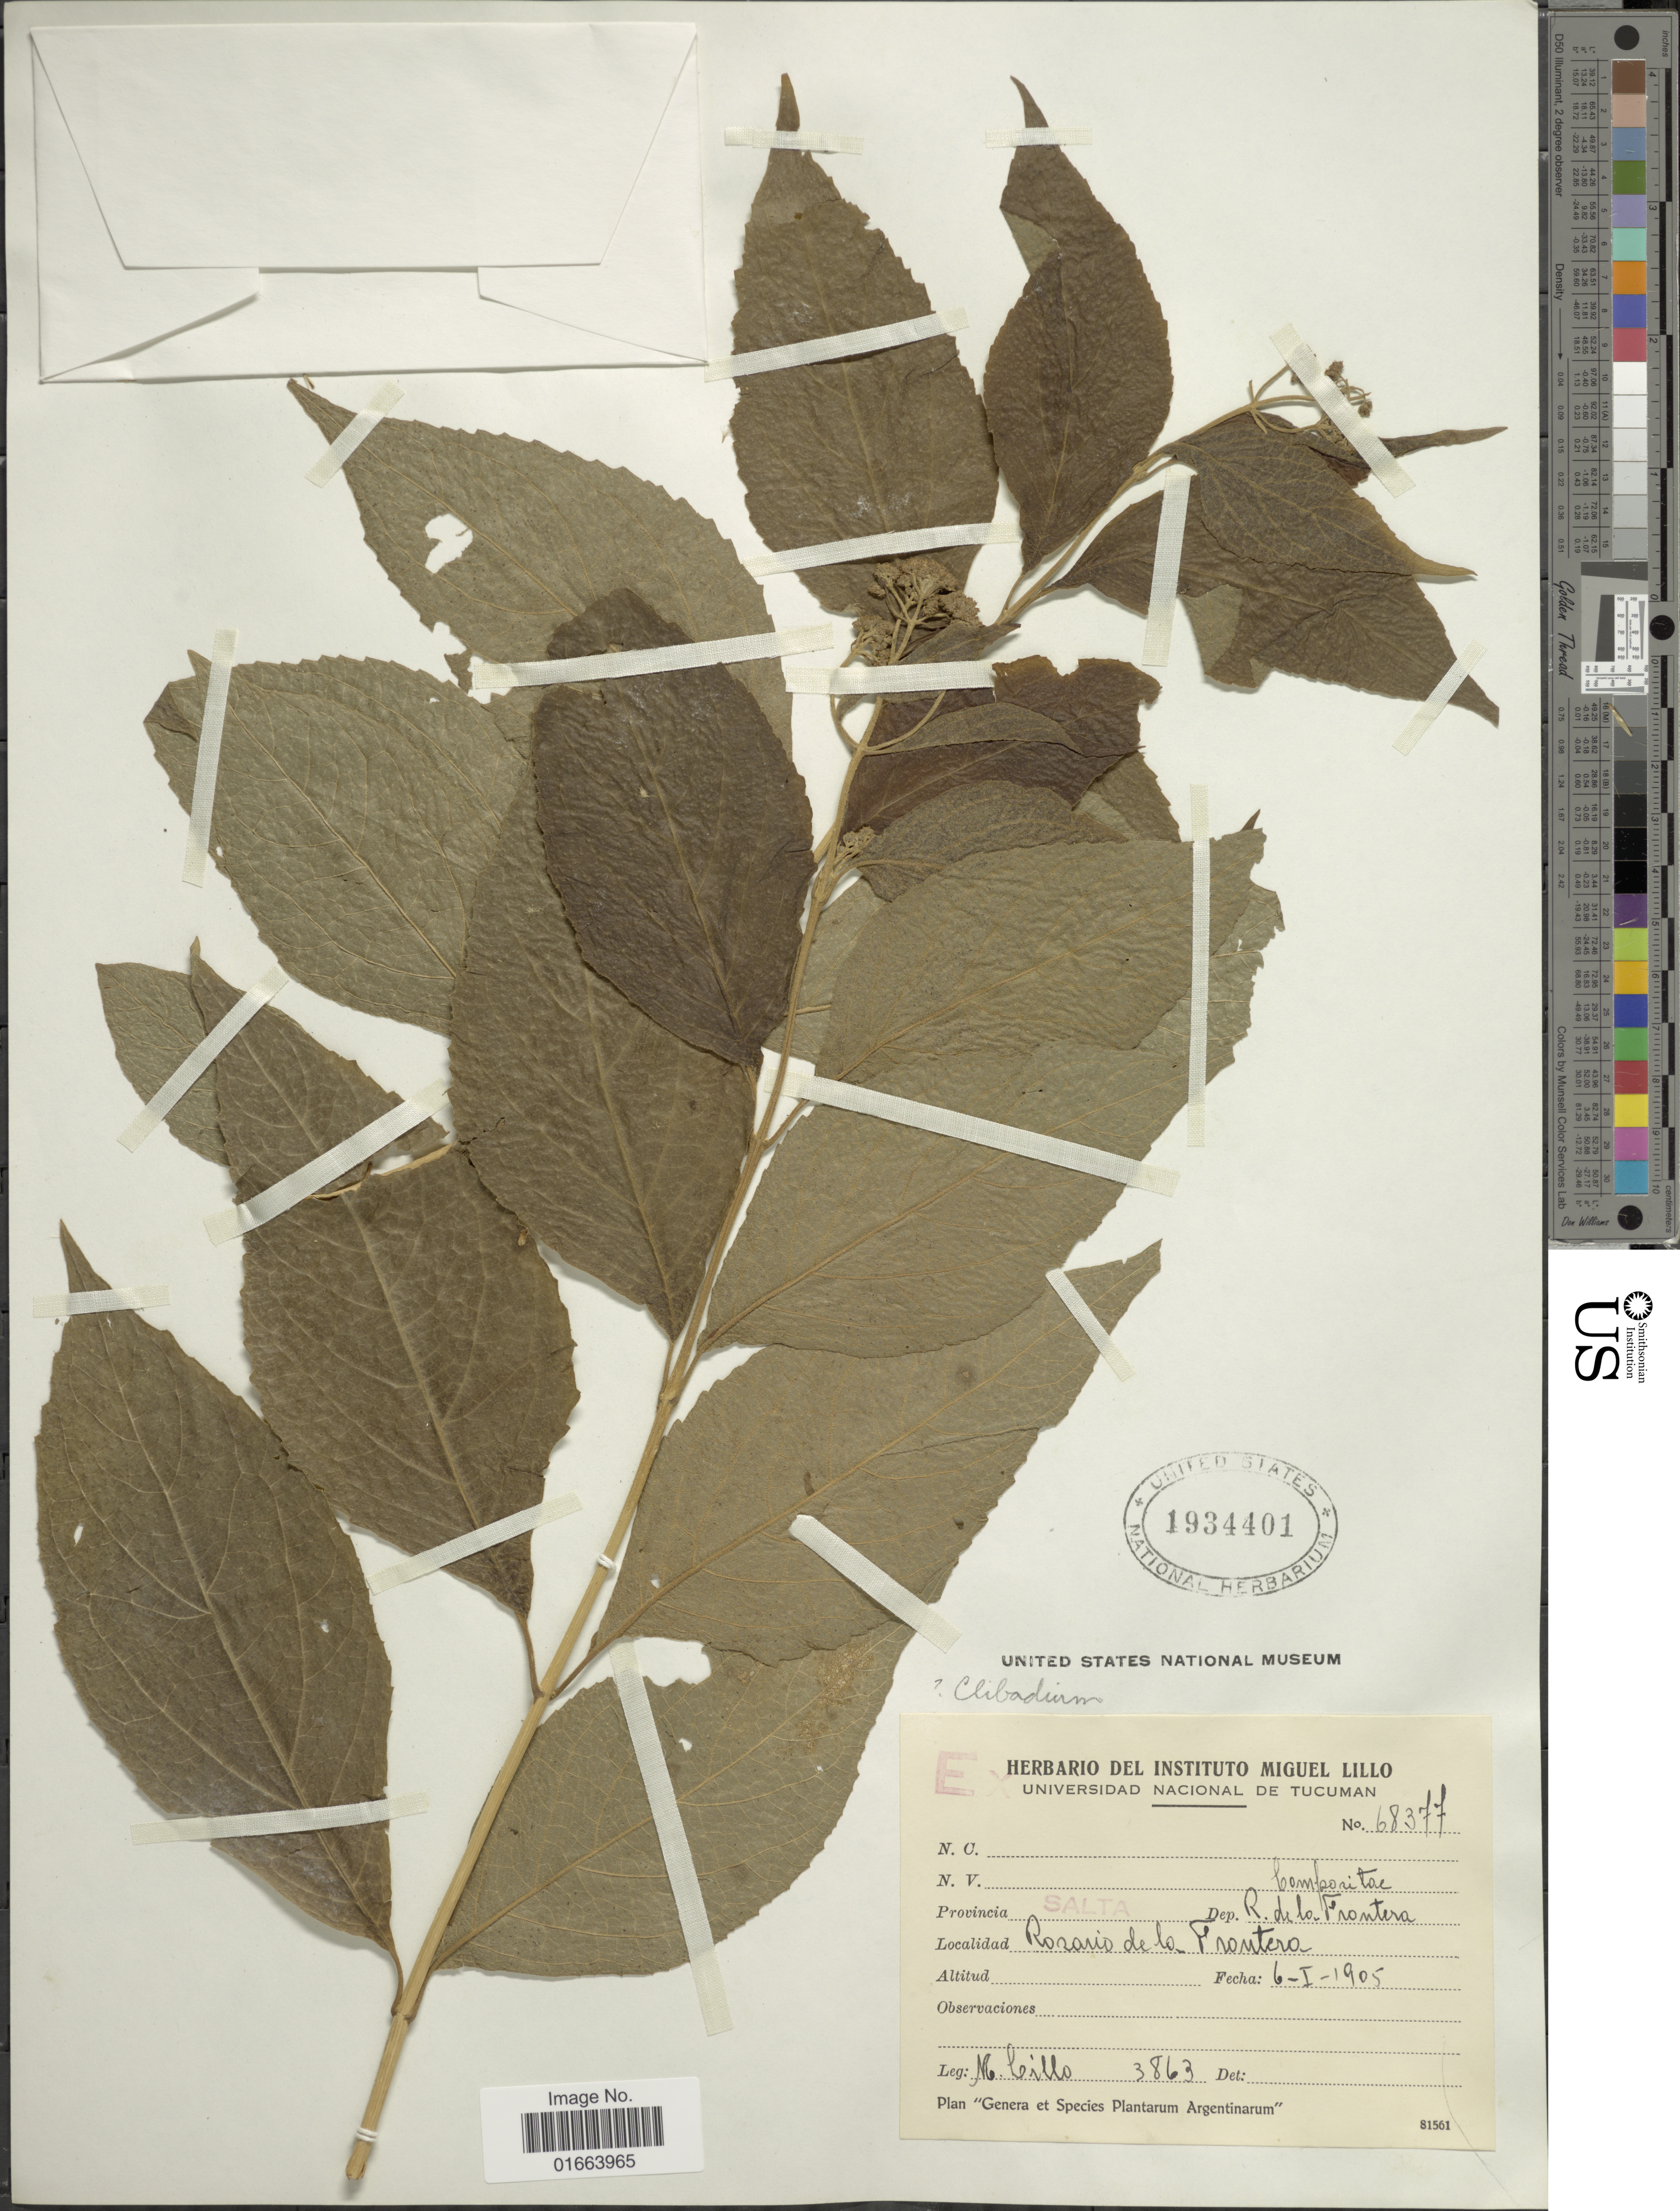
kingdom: Plantae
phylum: Tracheophyta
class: Magnoliopsida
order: Asterales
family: Asteraceae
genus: Idiothamnus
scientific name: Idiothamnus lilloi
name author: (B.L. Rob.) R.M. King & H. Rob.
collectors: M. Lillo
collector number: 3863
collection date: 1905-01-06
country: Argentina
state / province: Salta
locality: Dep. R. de la Frontera. Rosario de la Frontera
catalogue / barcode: US 1934401